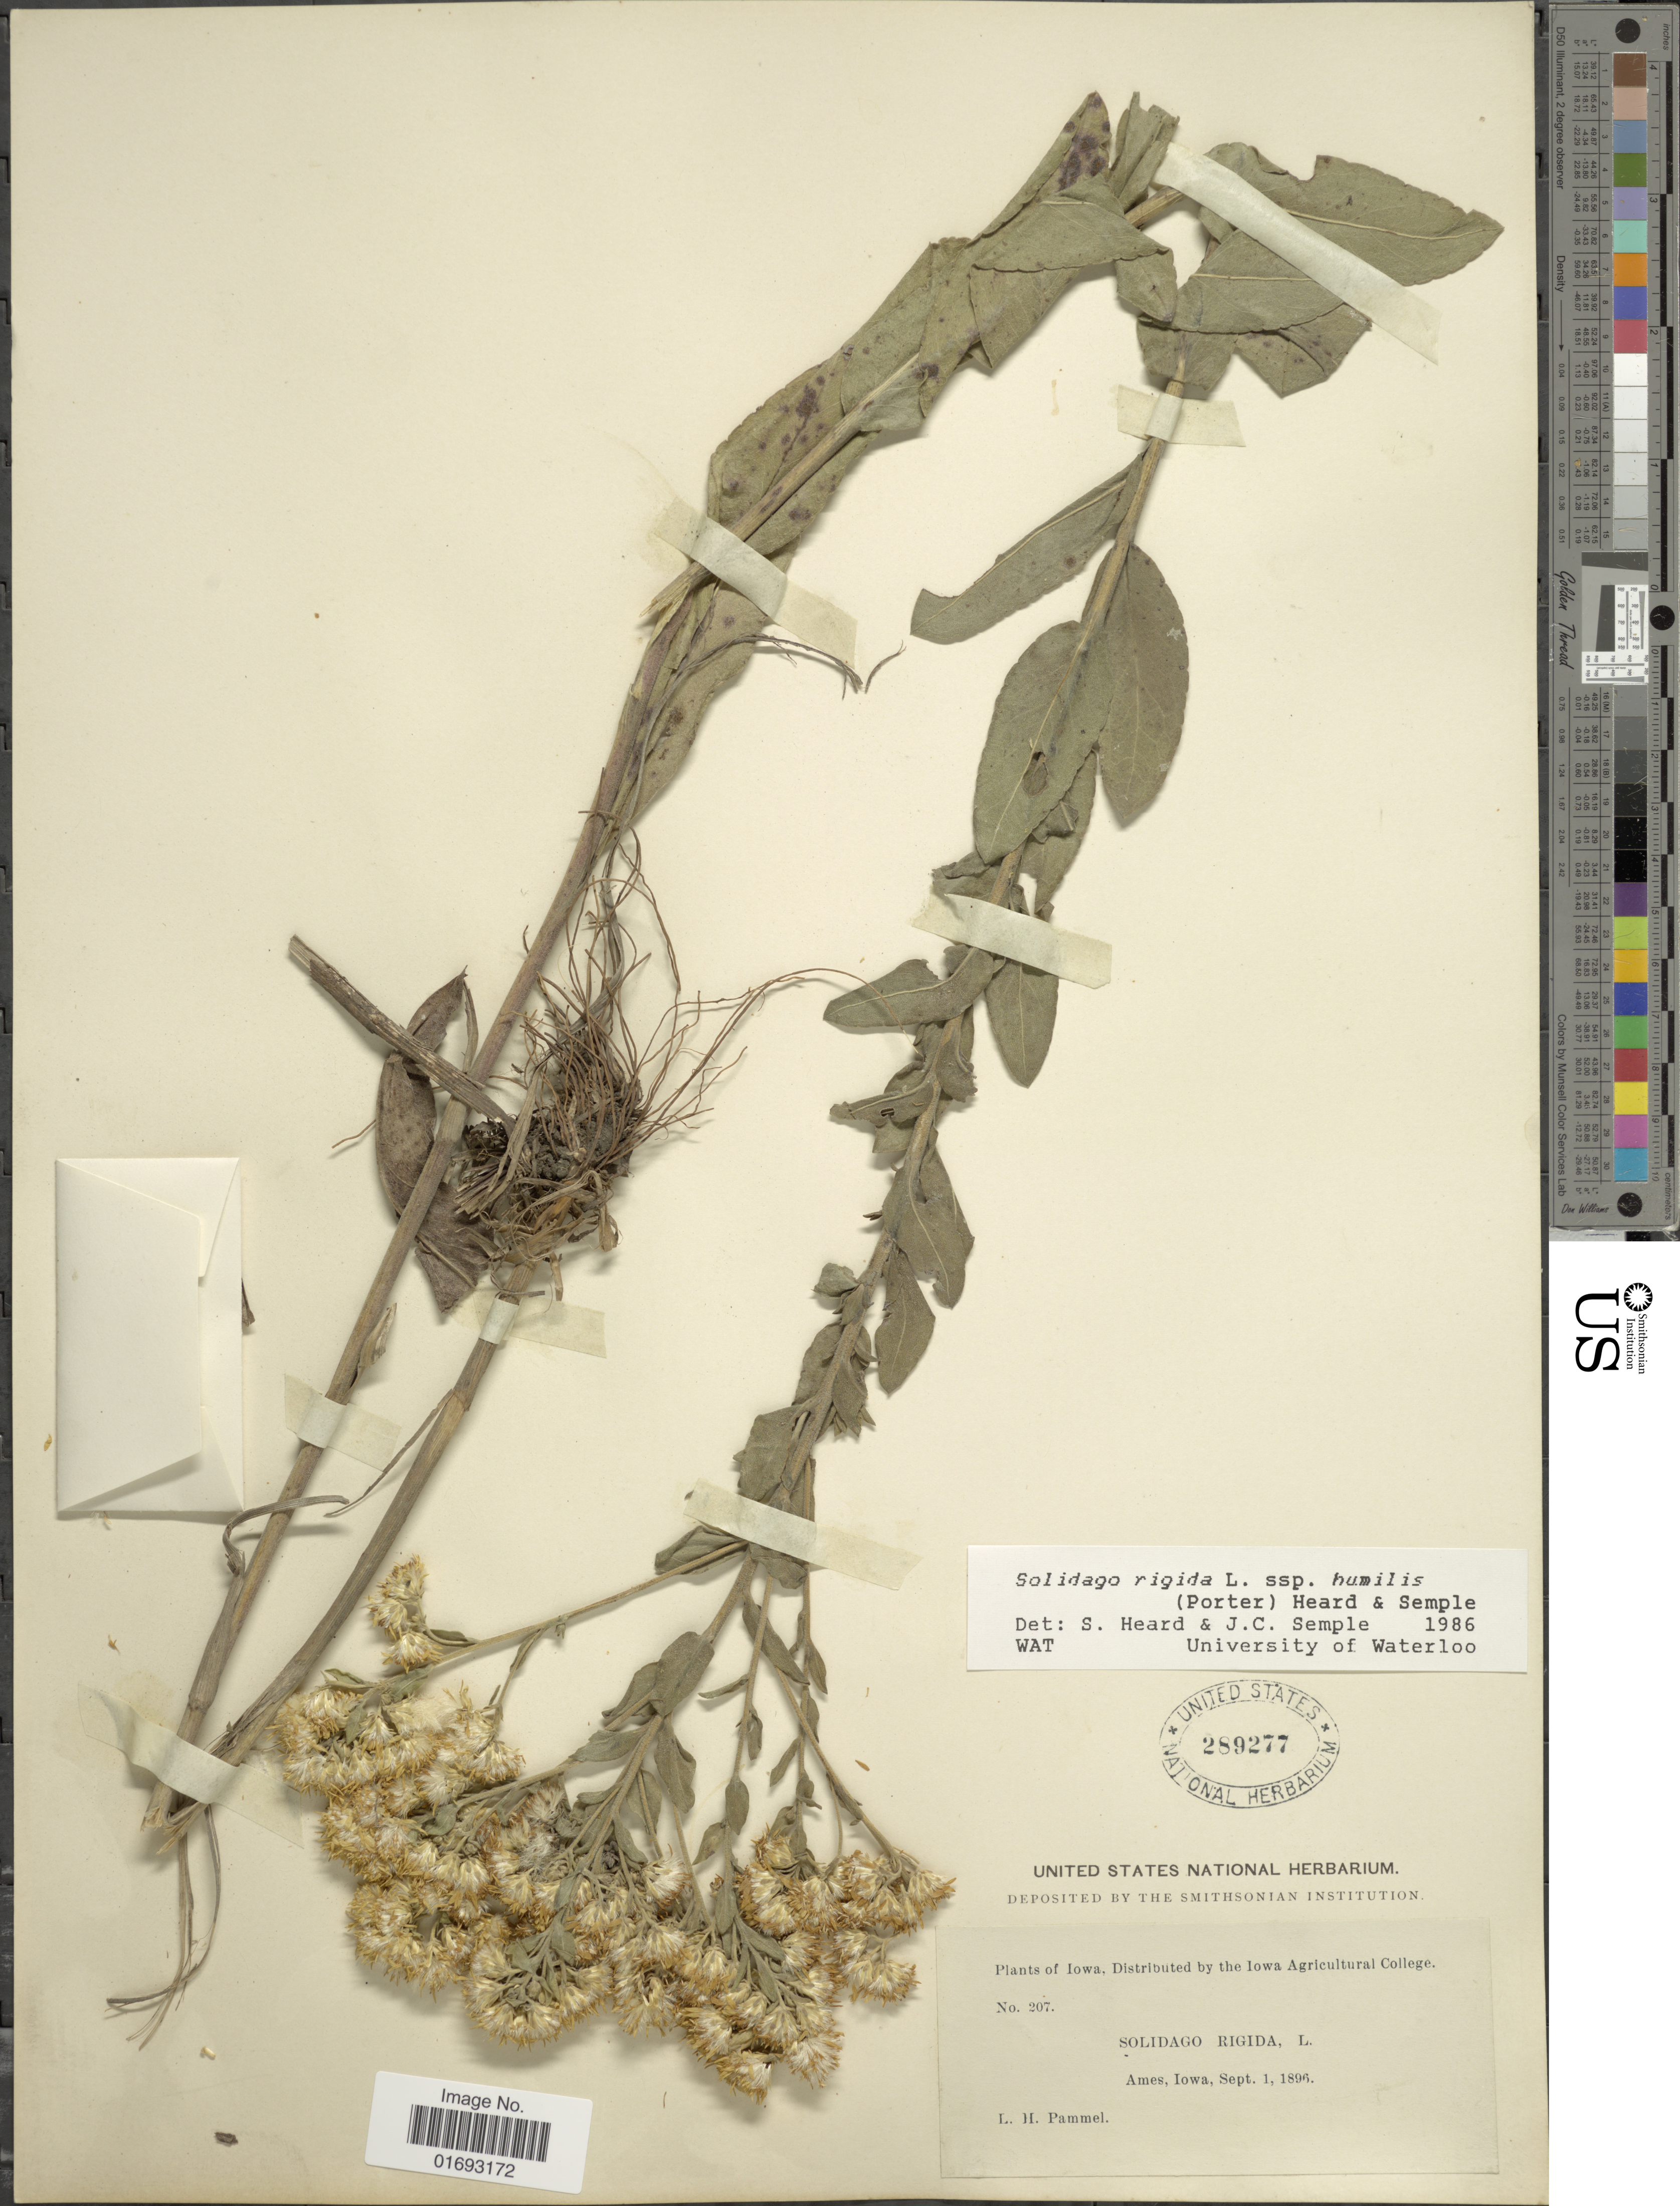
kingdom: Plantae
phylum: Tracheophyta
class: Magnoliopsida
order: Asterales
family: Asteraceae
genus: Oligoneuron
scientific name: Oligoneuron rigidum var. humile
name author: (Porter) G.L. Nesom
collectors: L. Pammel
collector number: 207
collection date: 1896-09-01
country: United States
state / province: Iowa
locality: Ames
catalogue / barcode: US 289277